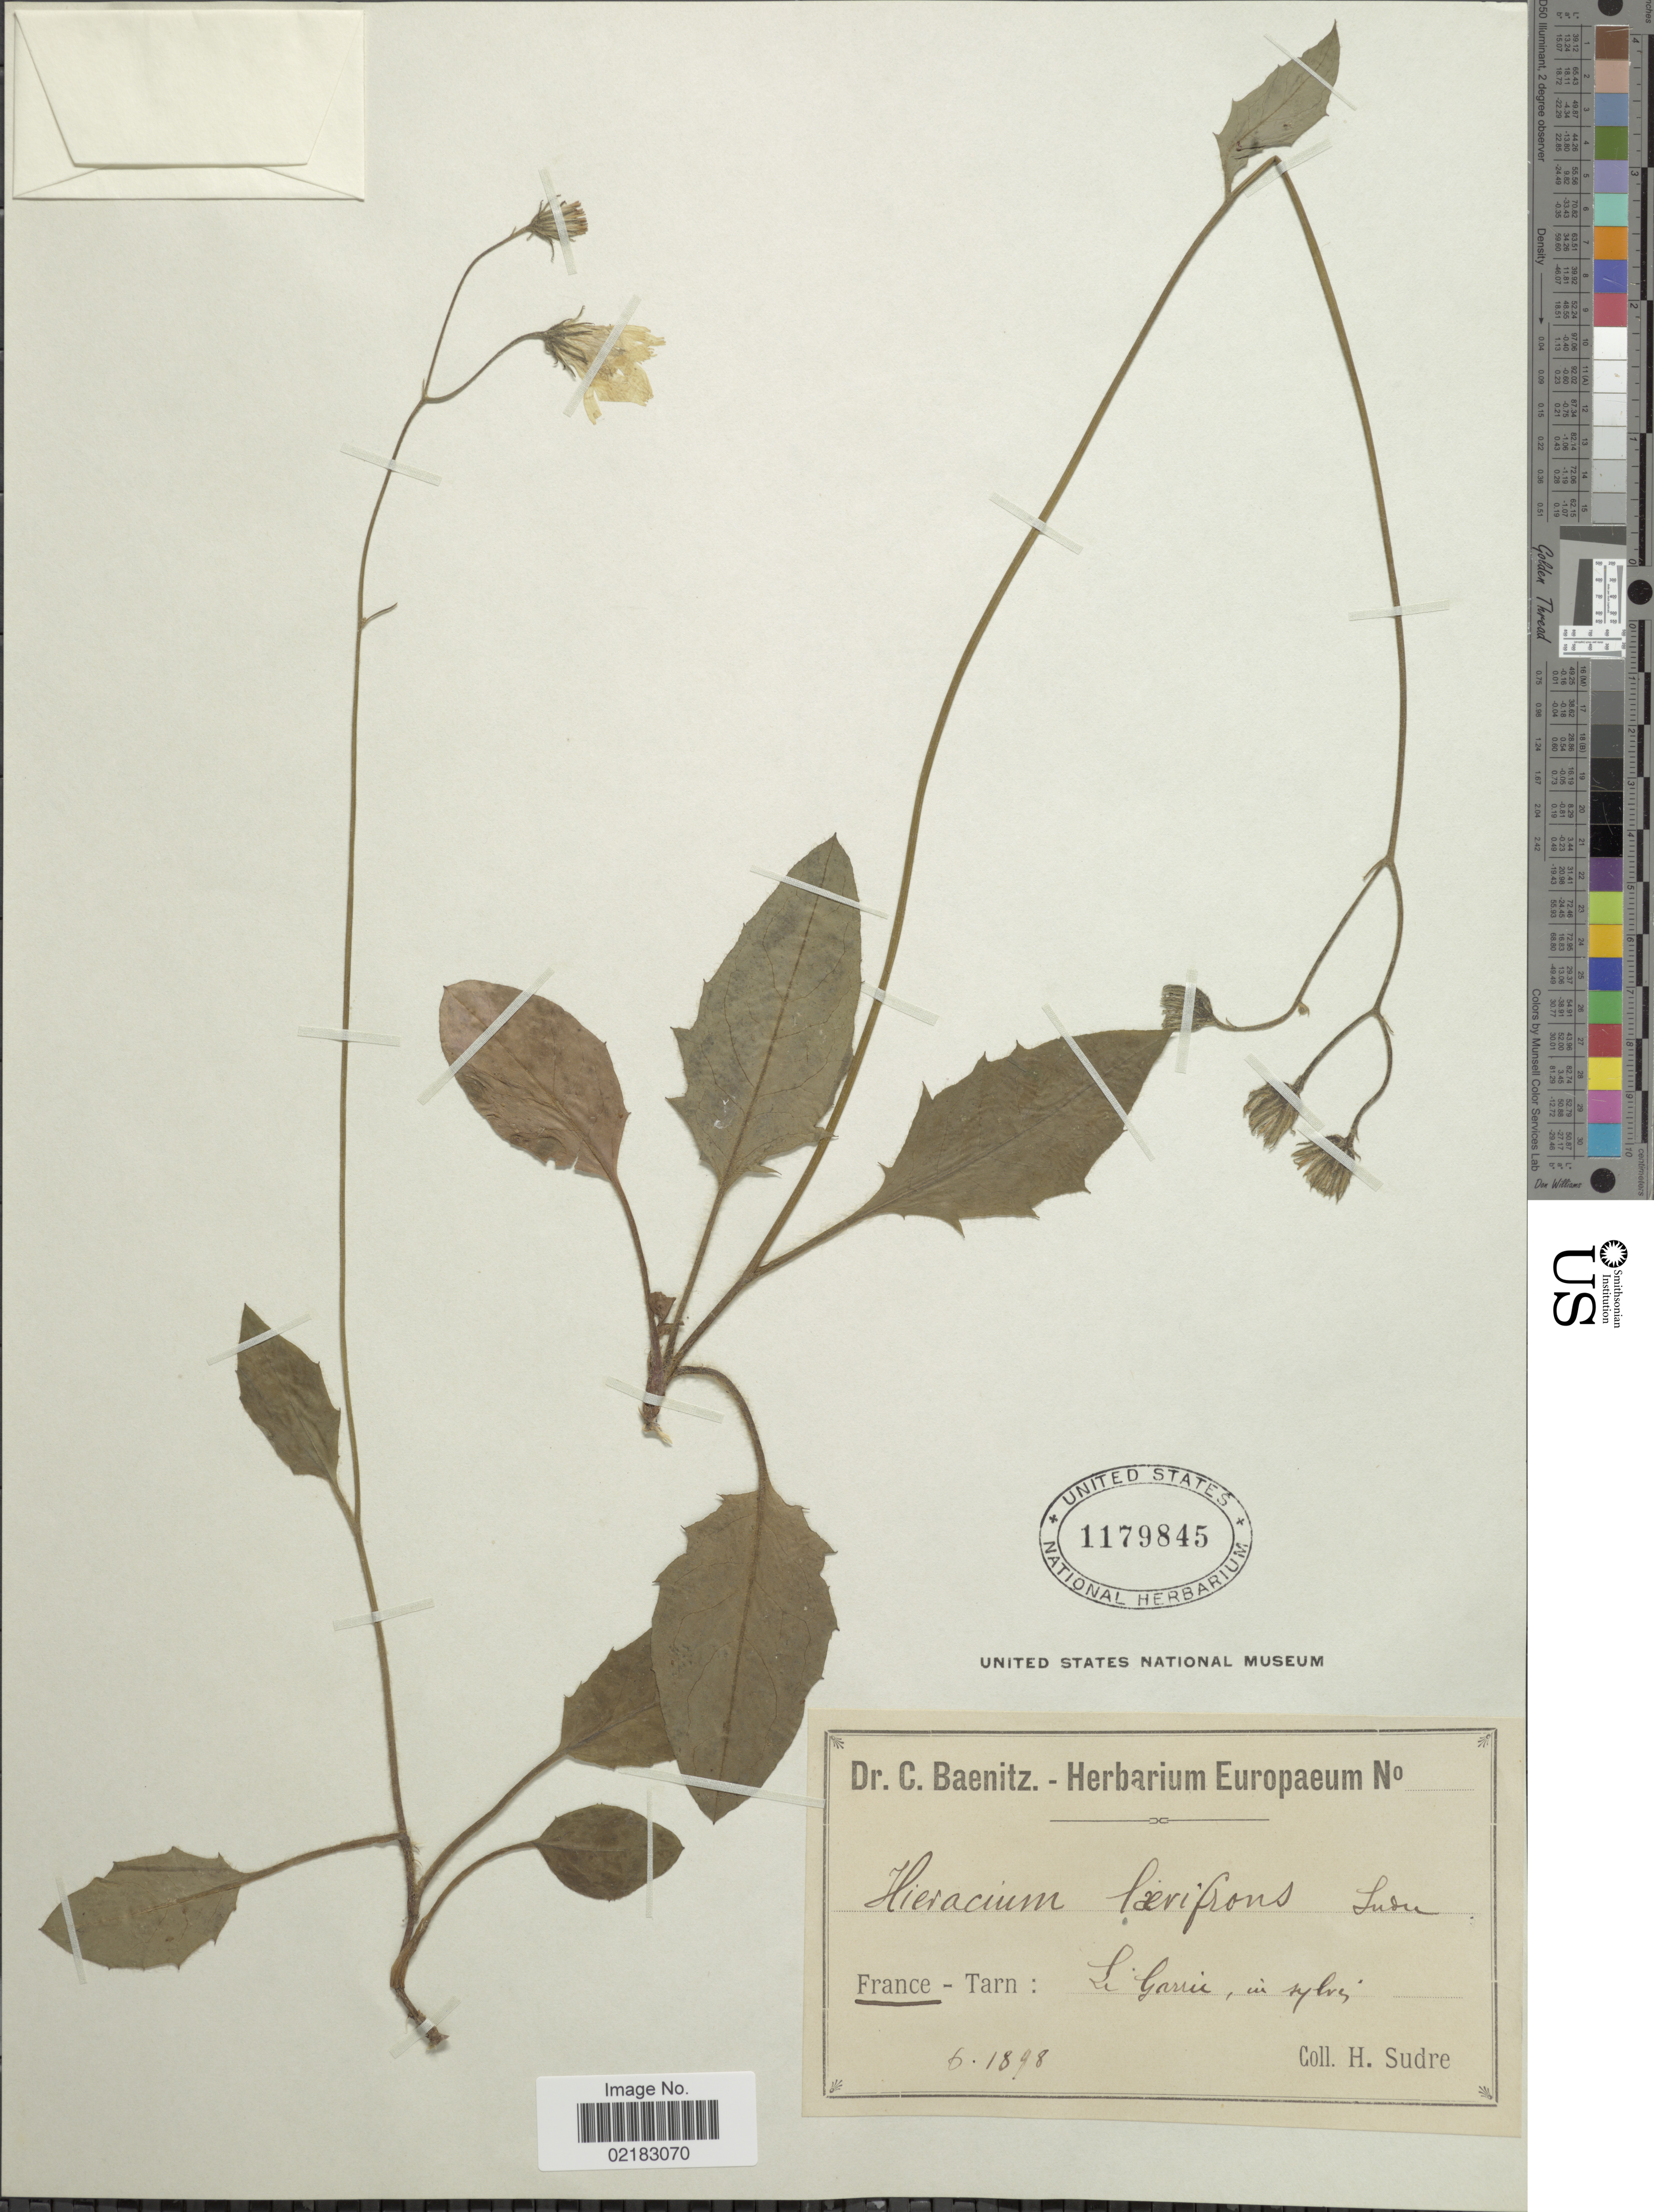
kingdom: Plantae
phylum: Tracheophyta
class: Magnoliopsida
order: Asterales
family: Asteraceae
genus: Hieracium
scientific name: Hieracium maculatum subsp. laevifrons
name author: (Sudre) Greuter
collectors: H. Sudre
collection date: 1898-06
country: France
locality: France-Tarn: L. Genrui ui sylres [interpreted]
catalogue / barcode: US 1179845